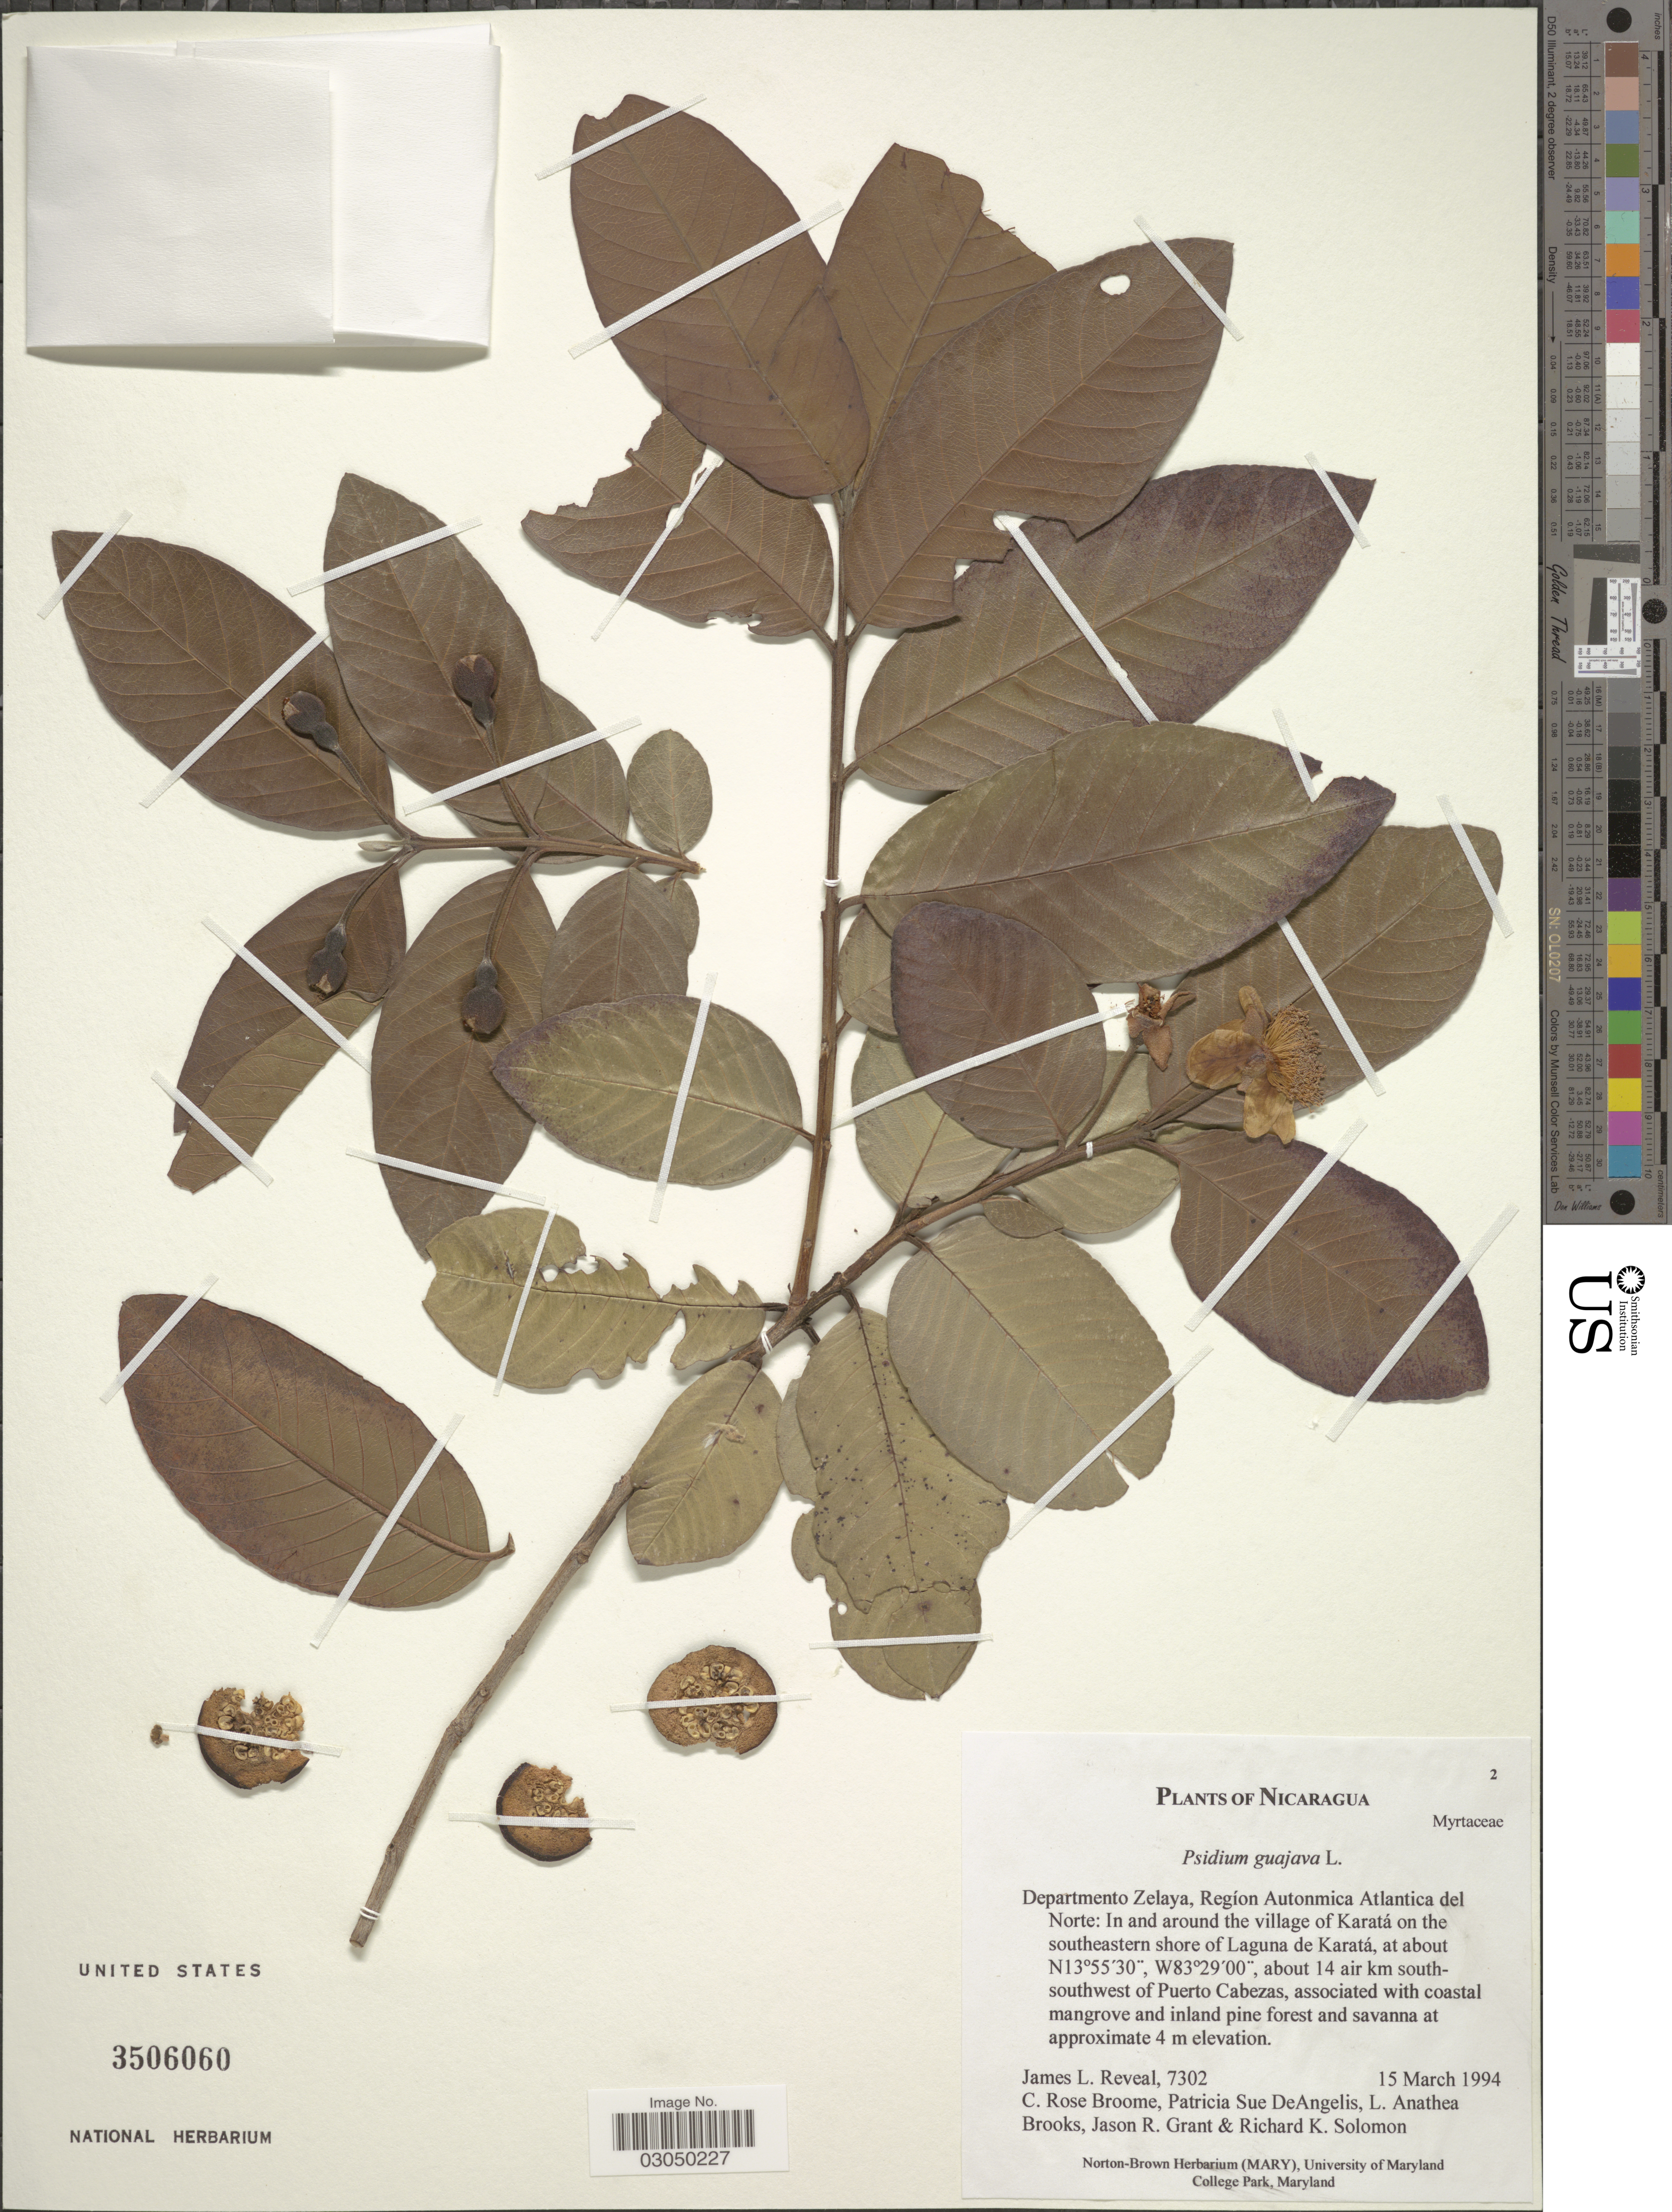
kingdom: Plantae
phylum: Tracheophyta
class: Magnoliopsida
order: Myrtales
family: Myrtaceae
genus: Psidium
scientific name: Psidium guajava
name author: L.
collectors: J. L. Reveal, C. R. Broome, P. DeAngelis, L. Anathea & et al.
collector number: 7302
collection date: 1994-03-15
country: Nicaragua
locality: Departmento Zelaya, Región Autonmica Atlantica del Norte: In and around the village of Karatá on the southeastern shore of Laguna de Karatá, about 14 air km south-southwest of Puerto Cabezas.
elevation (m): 4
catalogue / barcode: US 3506060